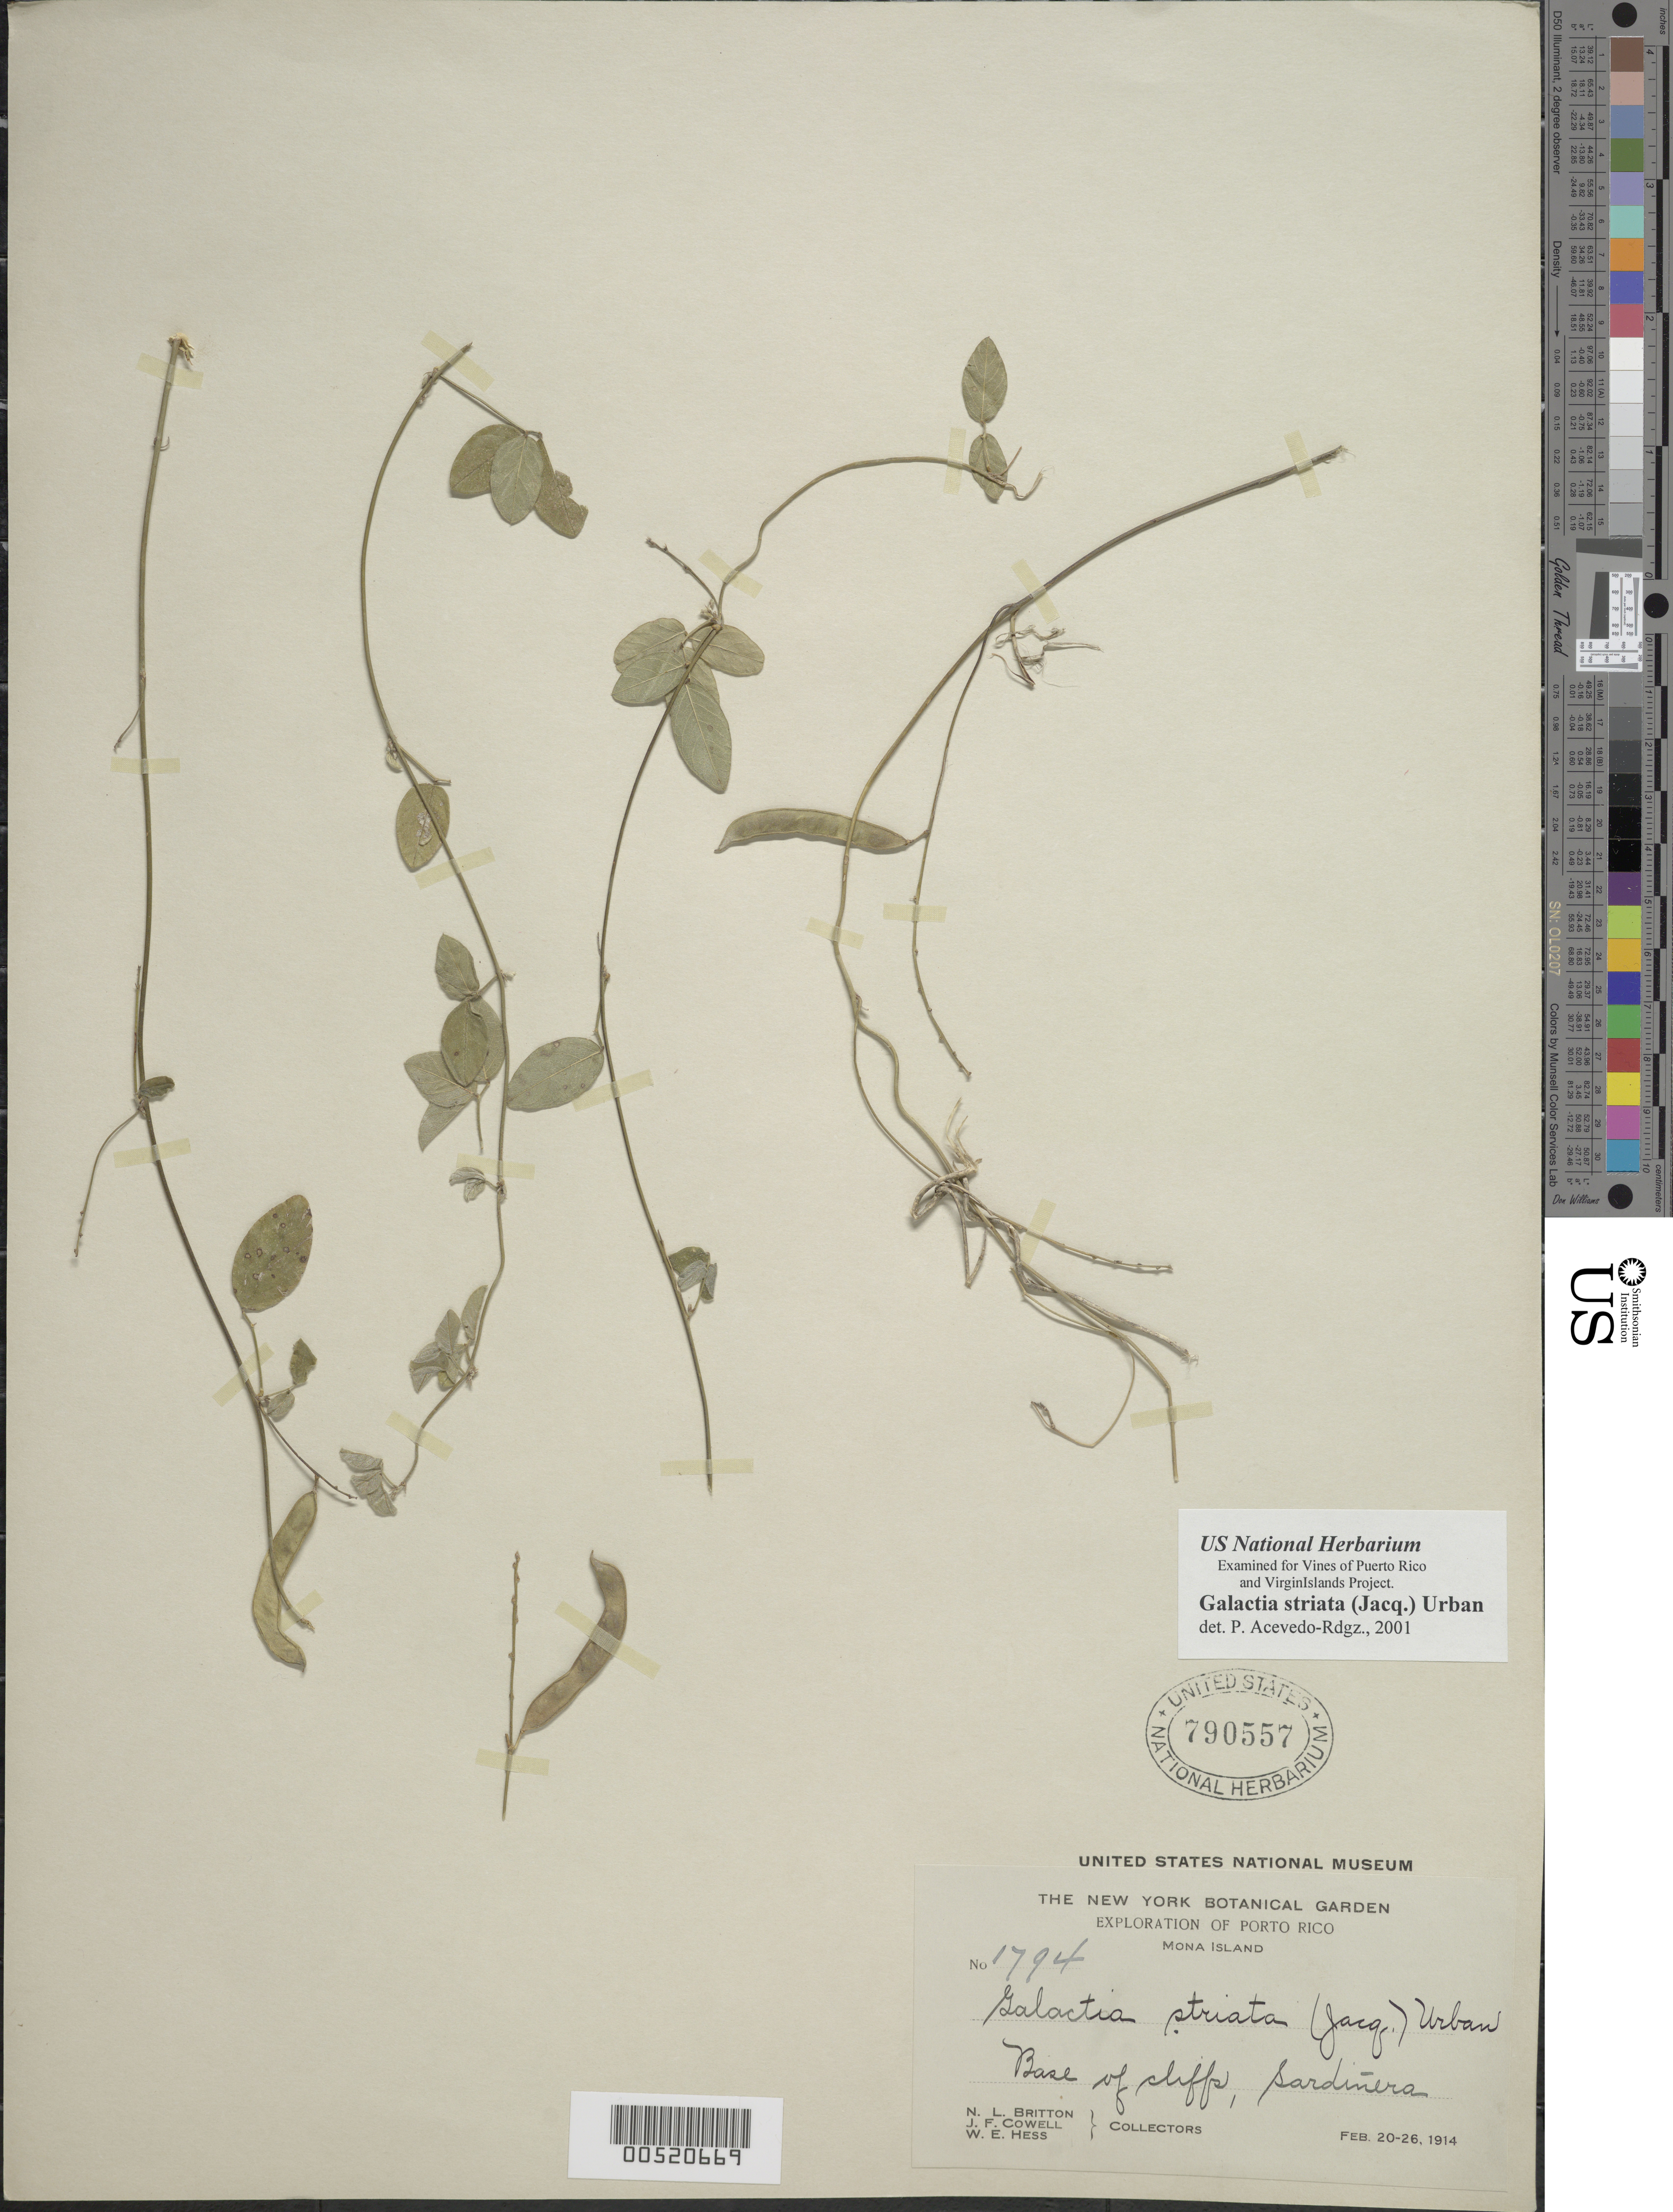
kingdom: Plantae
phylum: Tracheophyta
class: Magnoliopsida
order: Fabales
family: Fabaceae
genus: Galactia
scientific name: Galactia striata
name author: (Jacq.) Urb.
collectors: Britton, --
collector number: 1794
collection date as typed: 20 Feb 1914 to 26 Feb 1914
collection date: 1914-02-20/1914-02-26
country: Puerto Rico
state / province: Mayaguëz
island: Mona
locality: Mona Island: Sardinera. Base of cliff.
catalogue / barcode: US 790557